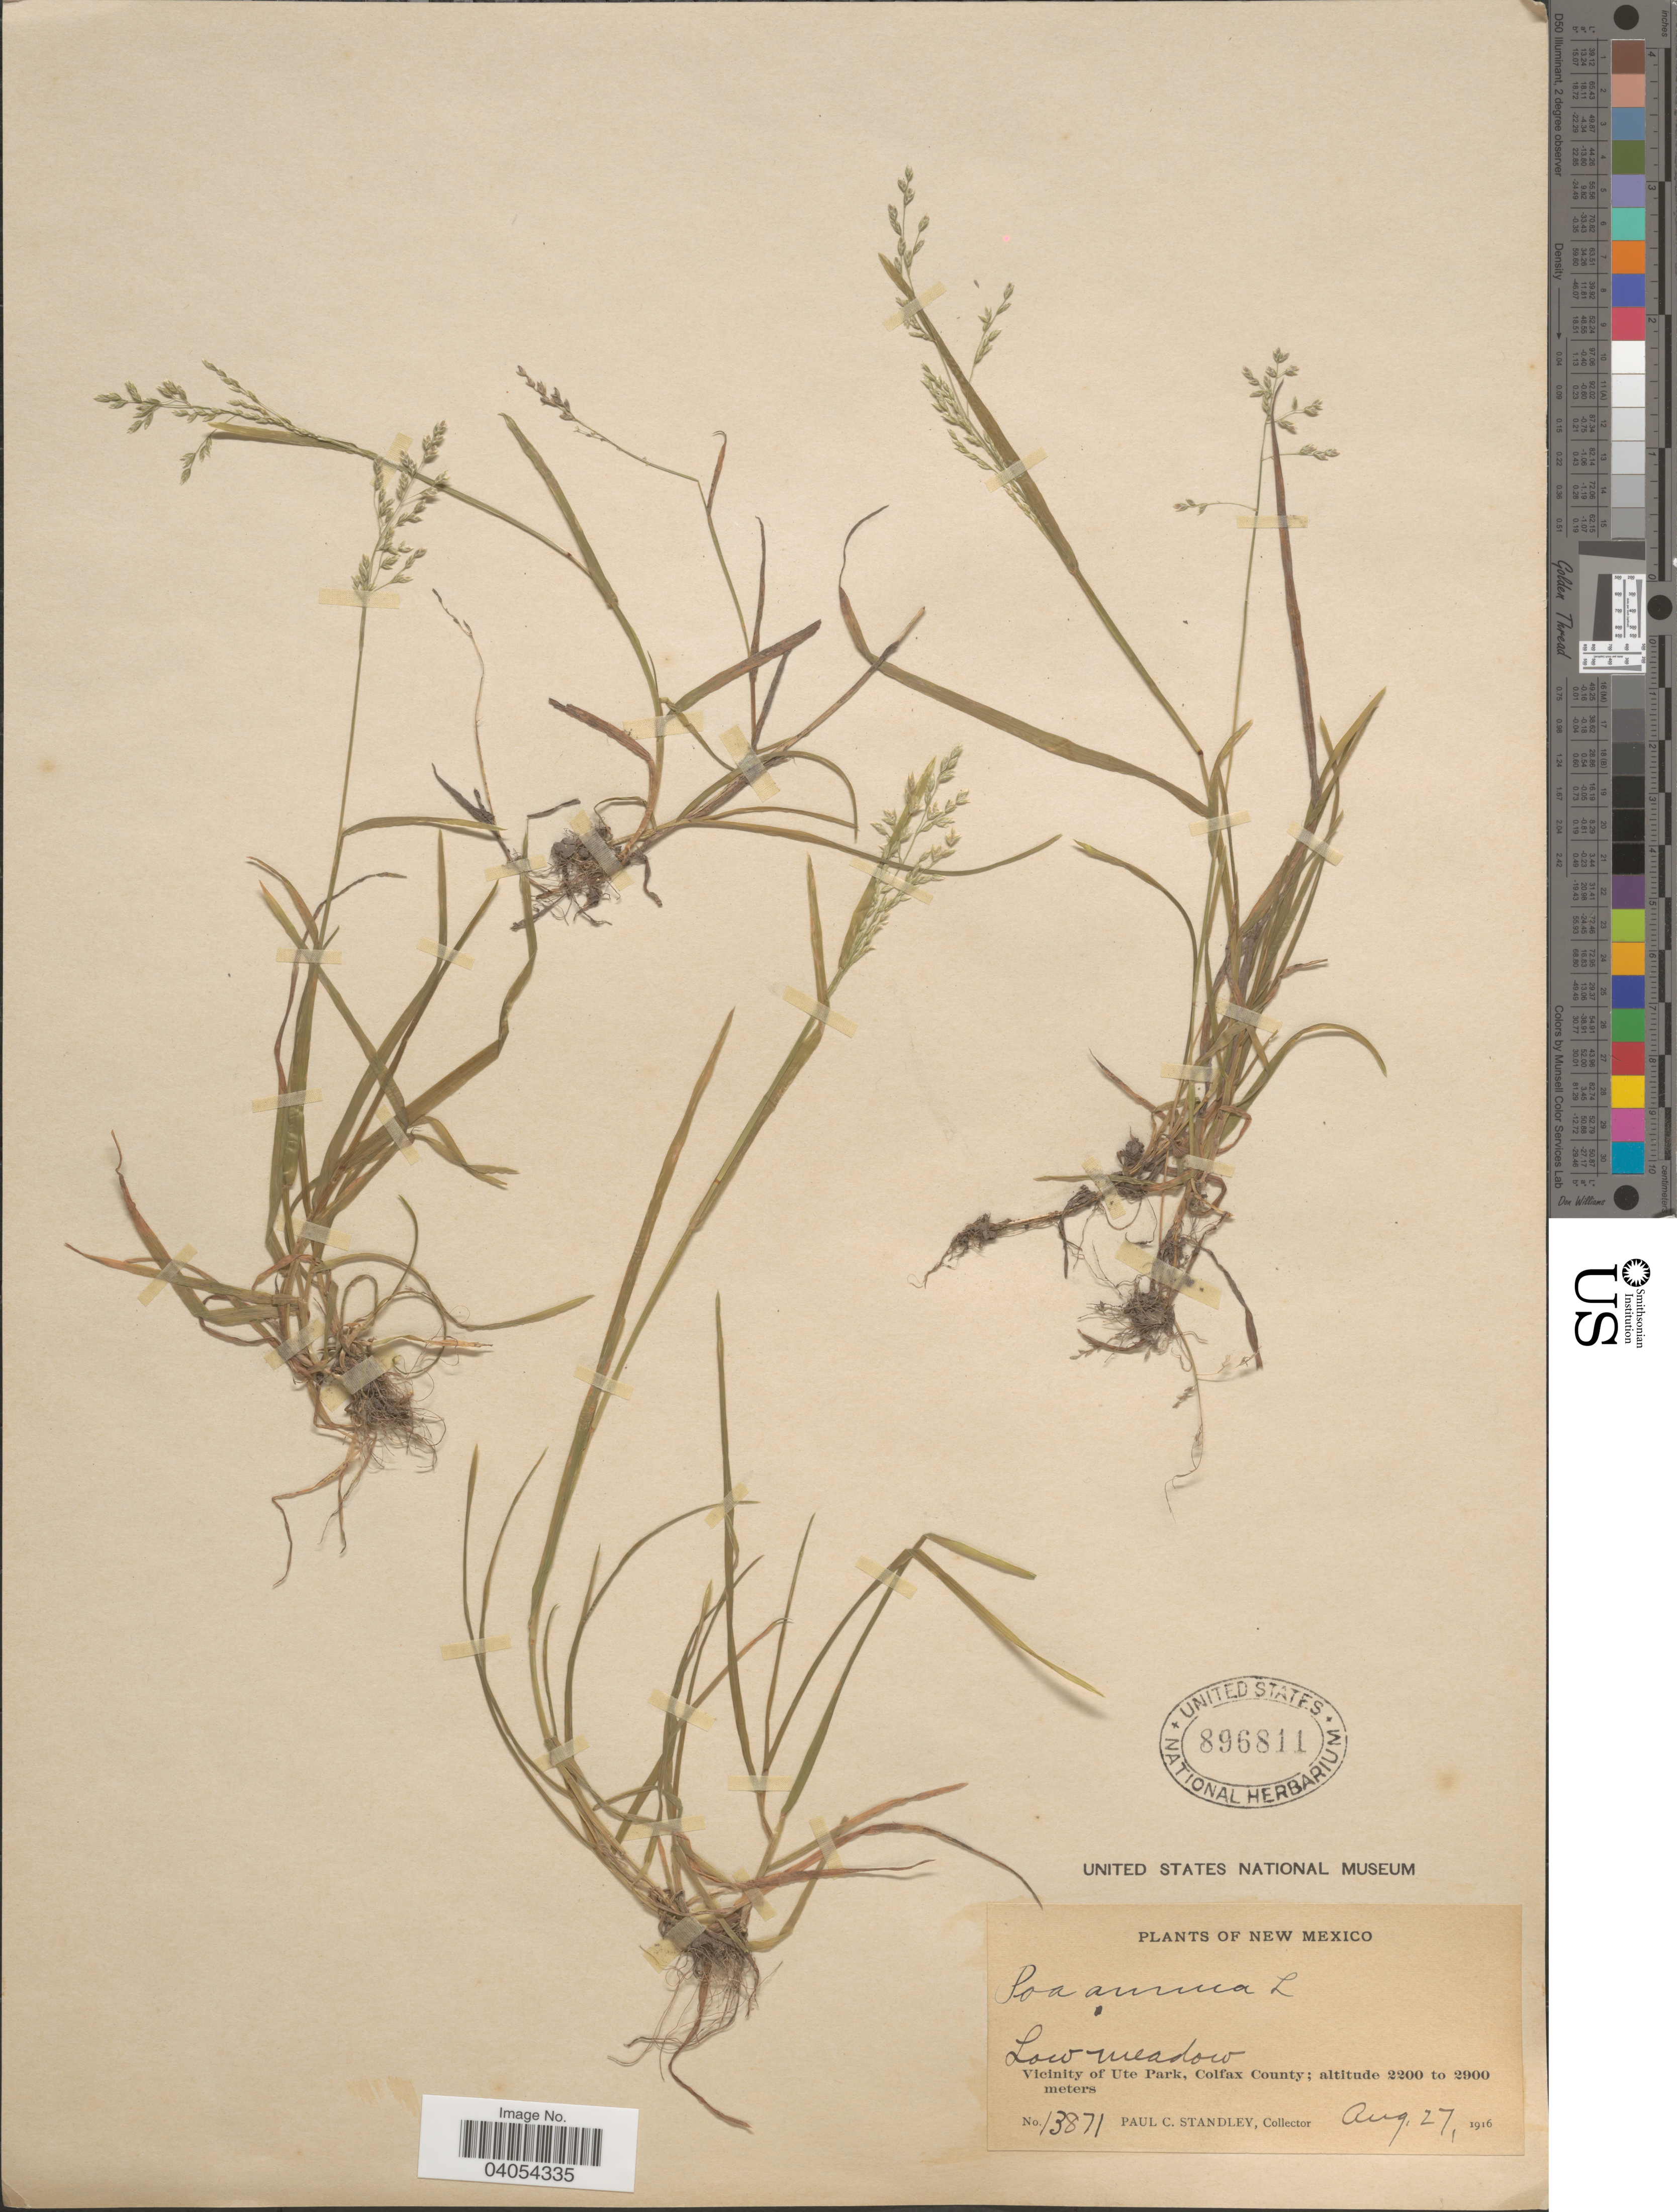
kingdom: Plantae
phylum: Tracheophyta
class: Liliopsida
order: Poales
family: Poaceae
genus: Poa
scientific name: Poa annua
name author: L.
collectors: P. C. Standley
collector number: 13871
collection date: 1916-08-27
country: United States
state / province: New Mexico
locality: Vicinity of Ute Park, Colfax County.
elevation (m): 2200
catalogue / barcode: US 896811